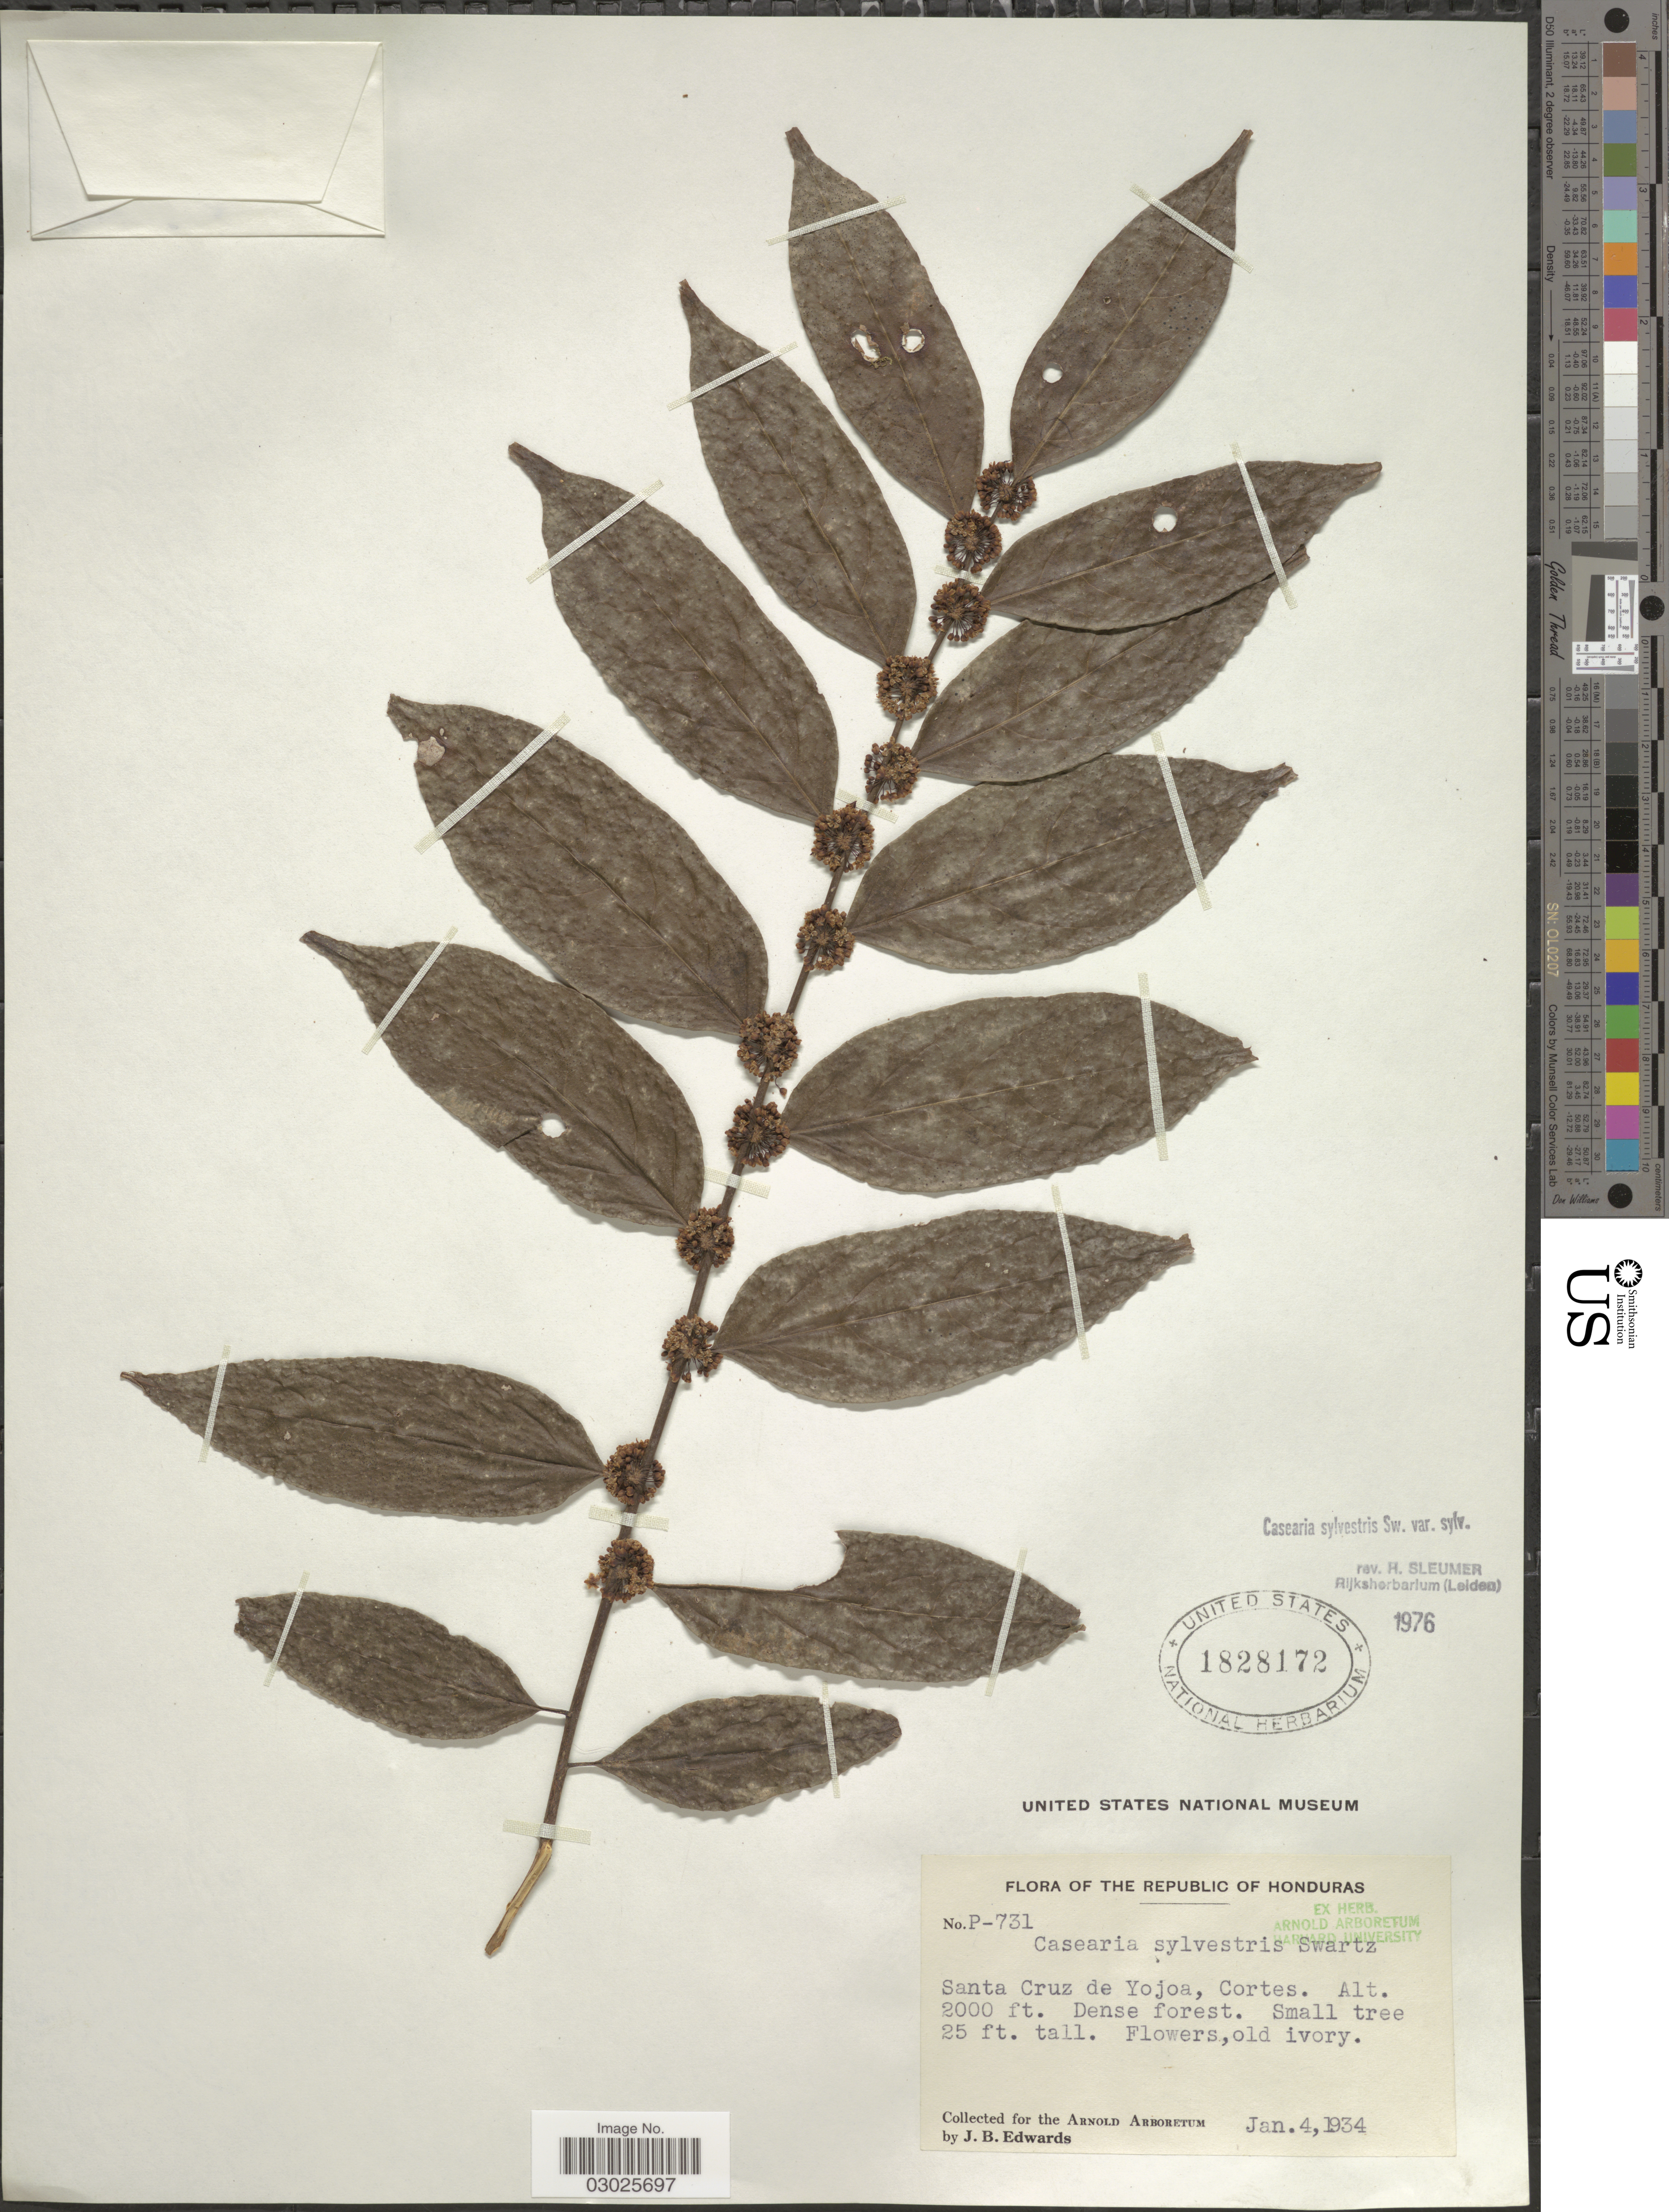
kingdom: Plantae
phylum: Tracheophyta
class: Magnoliopsida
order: Malpighiales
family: Salicaceae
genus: Casearia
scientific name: Casearia sylvestris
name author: Sw.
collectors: J. B. Edwards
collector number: P-731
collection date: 1934-01-04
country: Honduras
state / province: Cortés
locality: Santa Cruz de Yojoa.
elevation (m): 610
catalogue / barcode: US 1828172